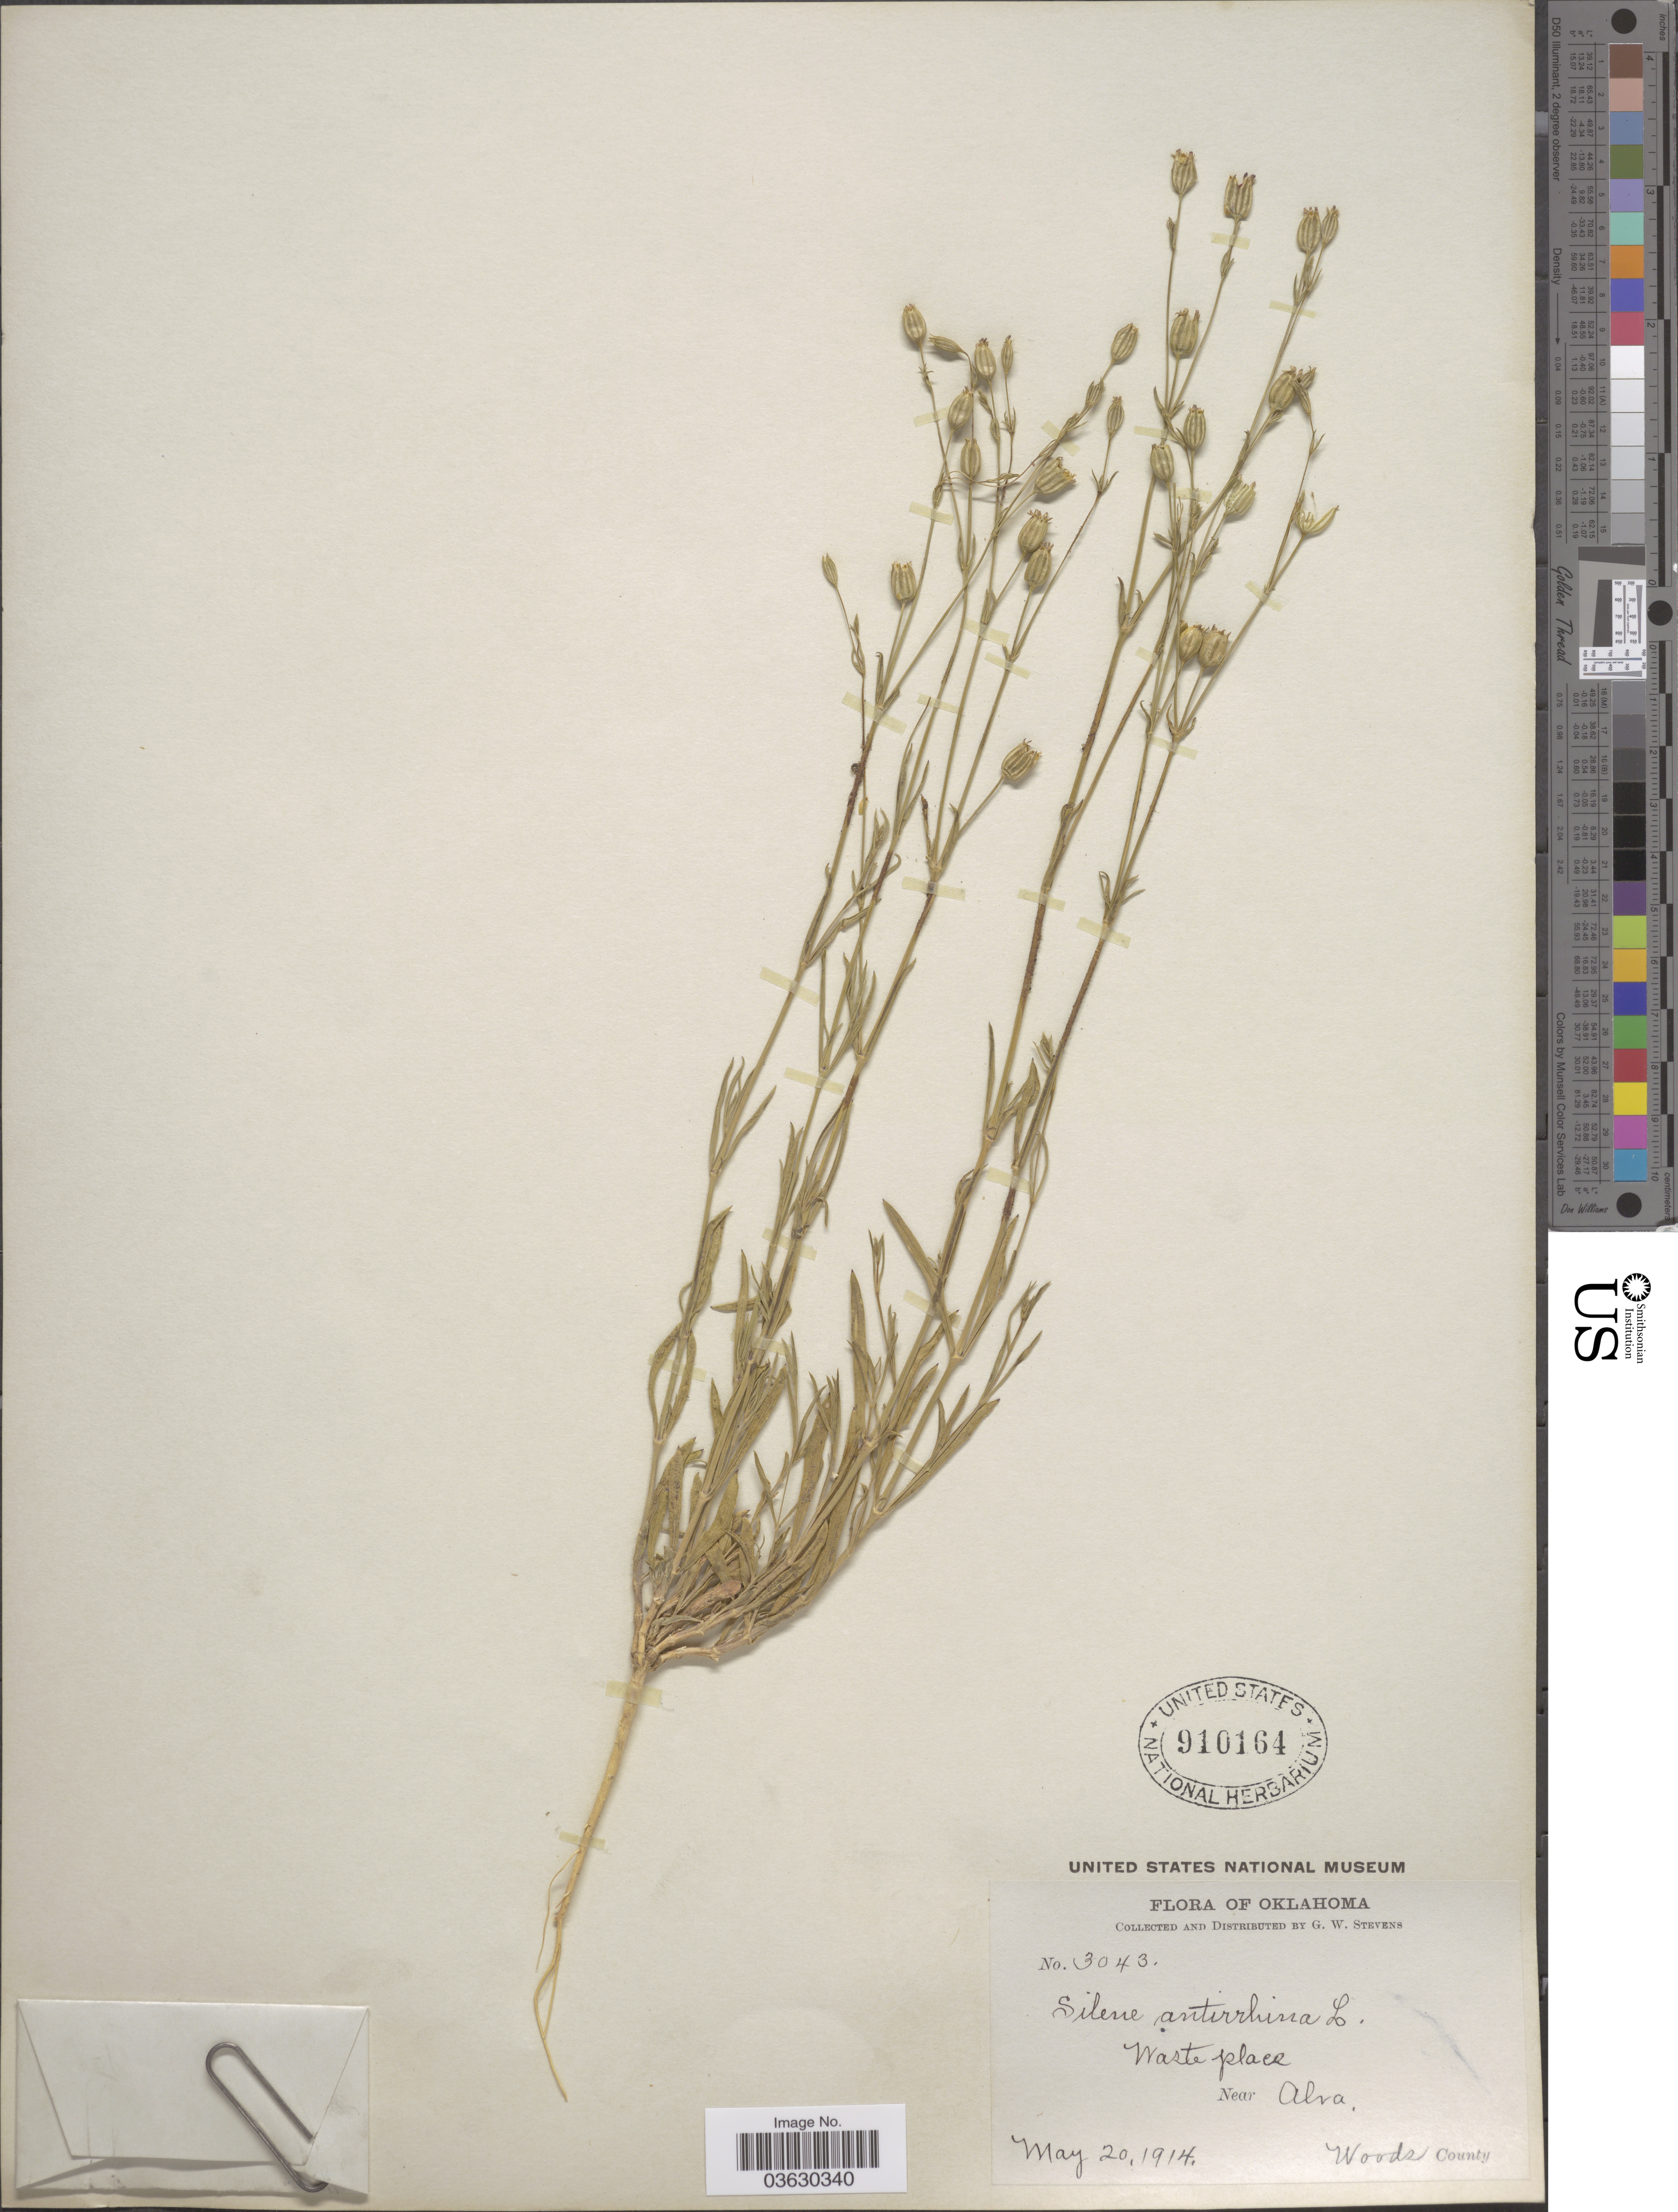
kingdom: Plantae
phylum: Tracheophyta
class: Magnoliopsida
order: Caryophyllales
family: Caryophyllaceae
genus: Silene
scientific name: Silene antirrhina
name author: L.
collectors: G. W. Stevens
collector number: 3043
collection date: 1914-05-20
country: United States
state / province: Oklahoma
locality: Waste place. Near Alva, Woods County.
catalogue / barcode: US 910164